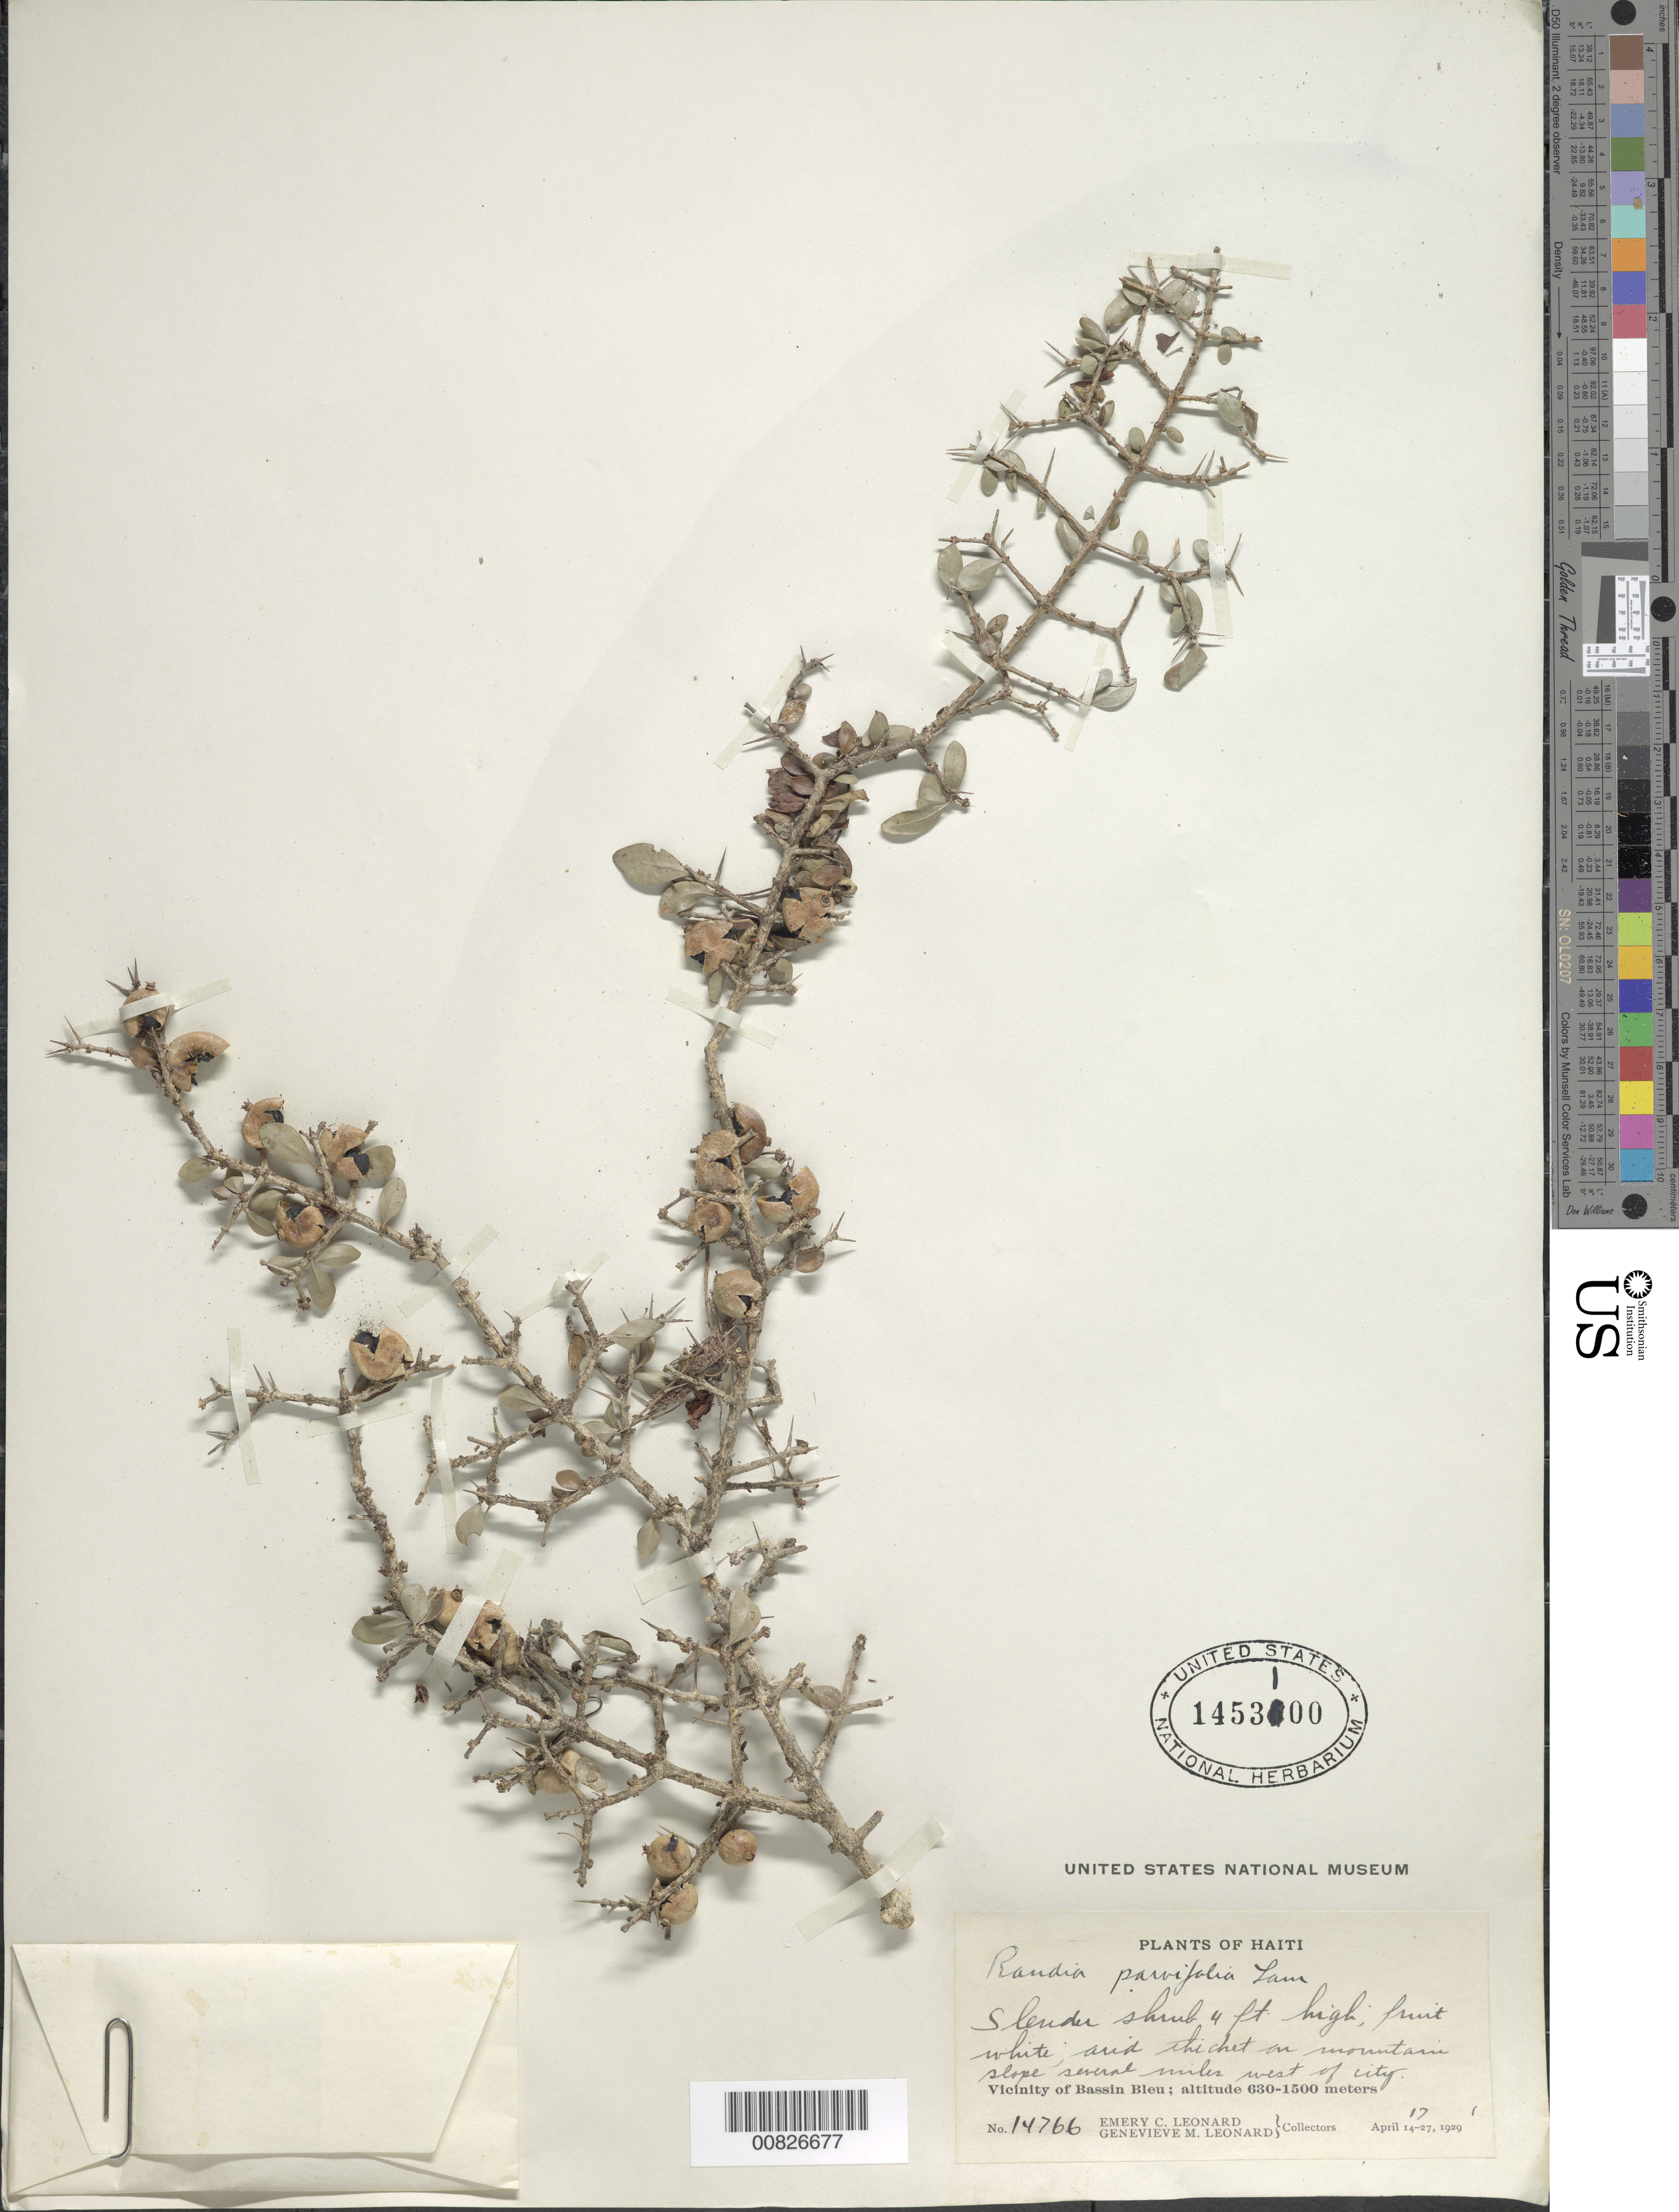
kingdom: Plantae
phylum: Tracheophyta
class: Magnoliopsida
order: Gentianales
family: Rubiaceae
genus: Randia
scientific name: Randia parvifolia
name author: Lam.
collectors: E. C. Leonard & G. M. Leonard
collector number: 14766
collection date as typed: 17 Apr 1929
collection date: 1929-04-17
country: Haiti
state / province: Nord-Ouest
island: Hispaniola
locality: Vicinity of Bassin Bleu, several miles W of city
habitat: Arid thicket on mountain slope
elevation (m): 630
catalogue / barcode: US 1453100